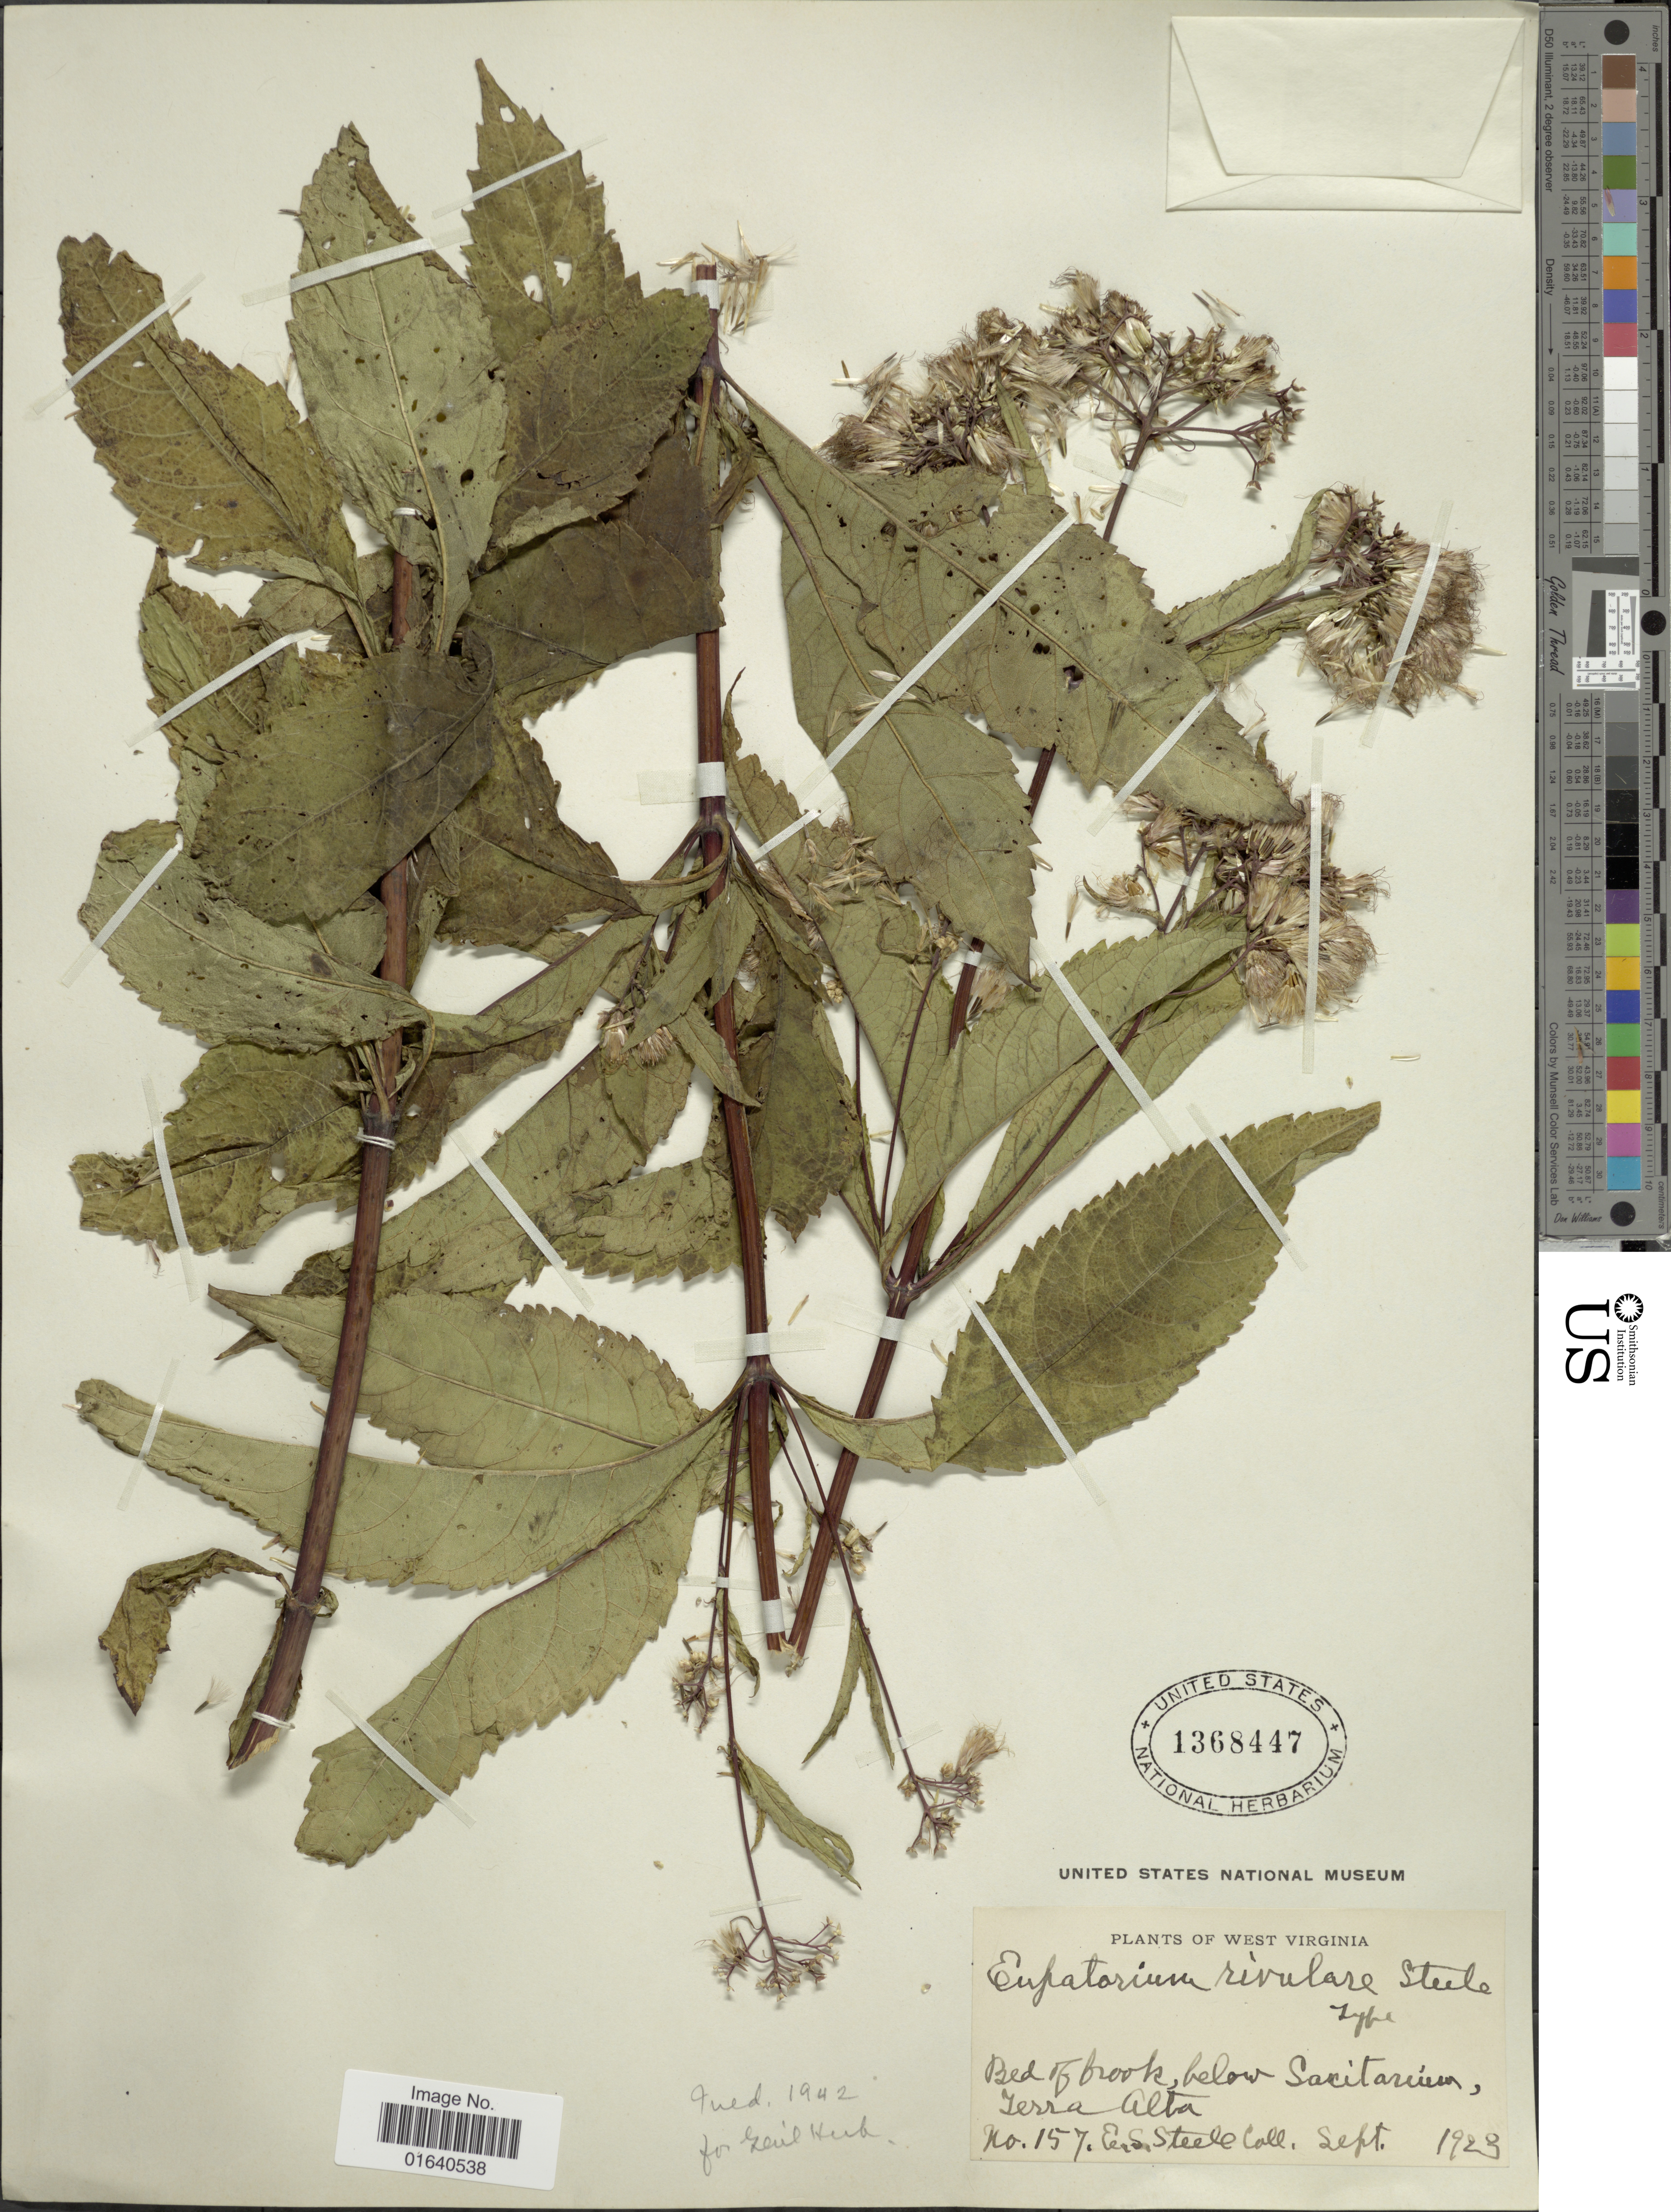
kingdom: Plantae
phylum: Tracheophyta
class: Magnoliopsida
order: Asterales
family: Asteraceae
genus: Eupatorium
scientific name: Eupatorium sp.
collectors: E. Steele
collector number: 157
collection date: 1923-09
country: United States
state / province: West Virginia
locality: Bed of Brook, below Saxitarium, Serra Alta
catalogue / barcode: US 1368447